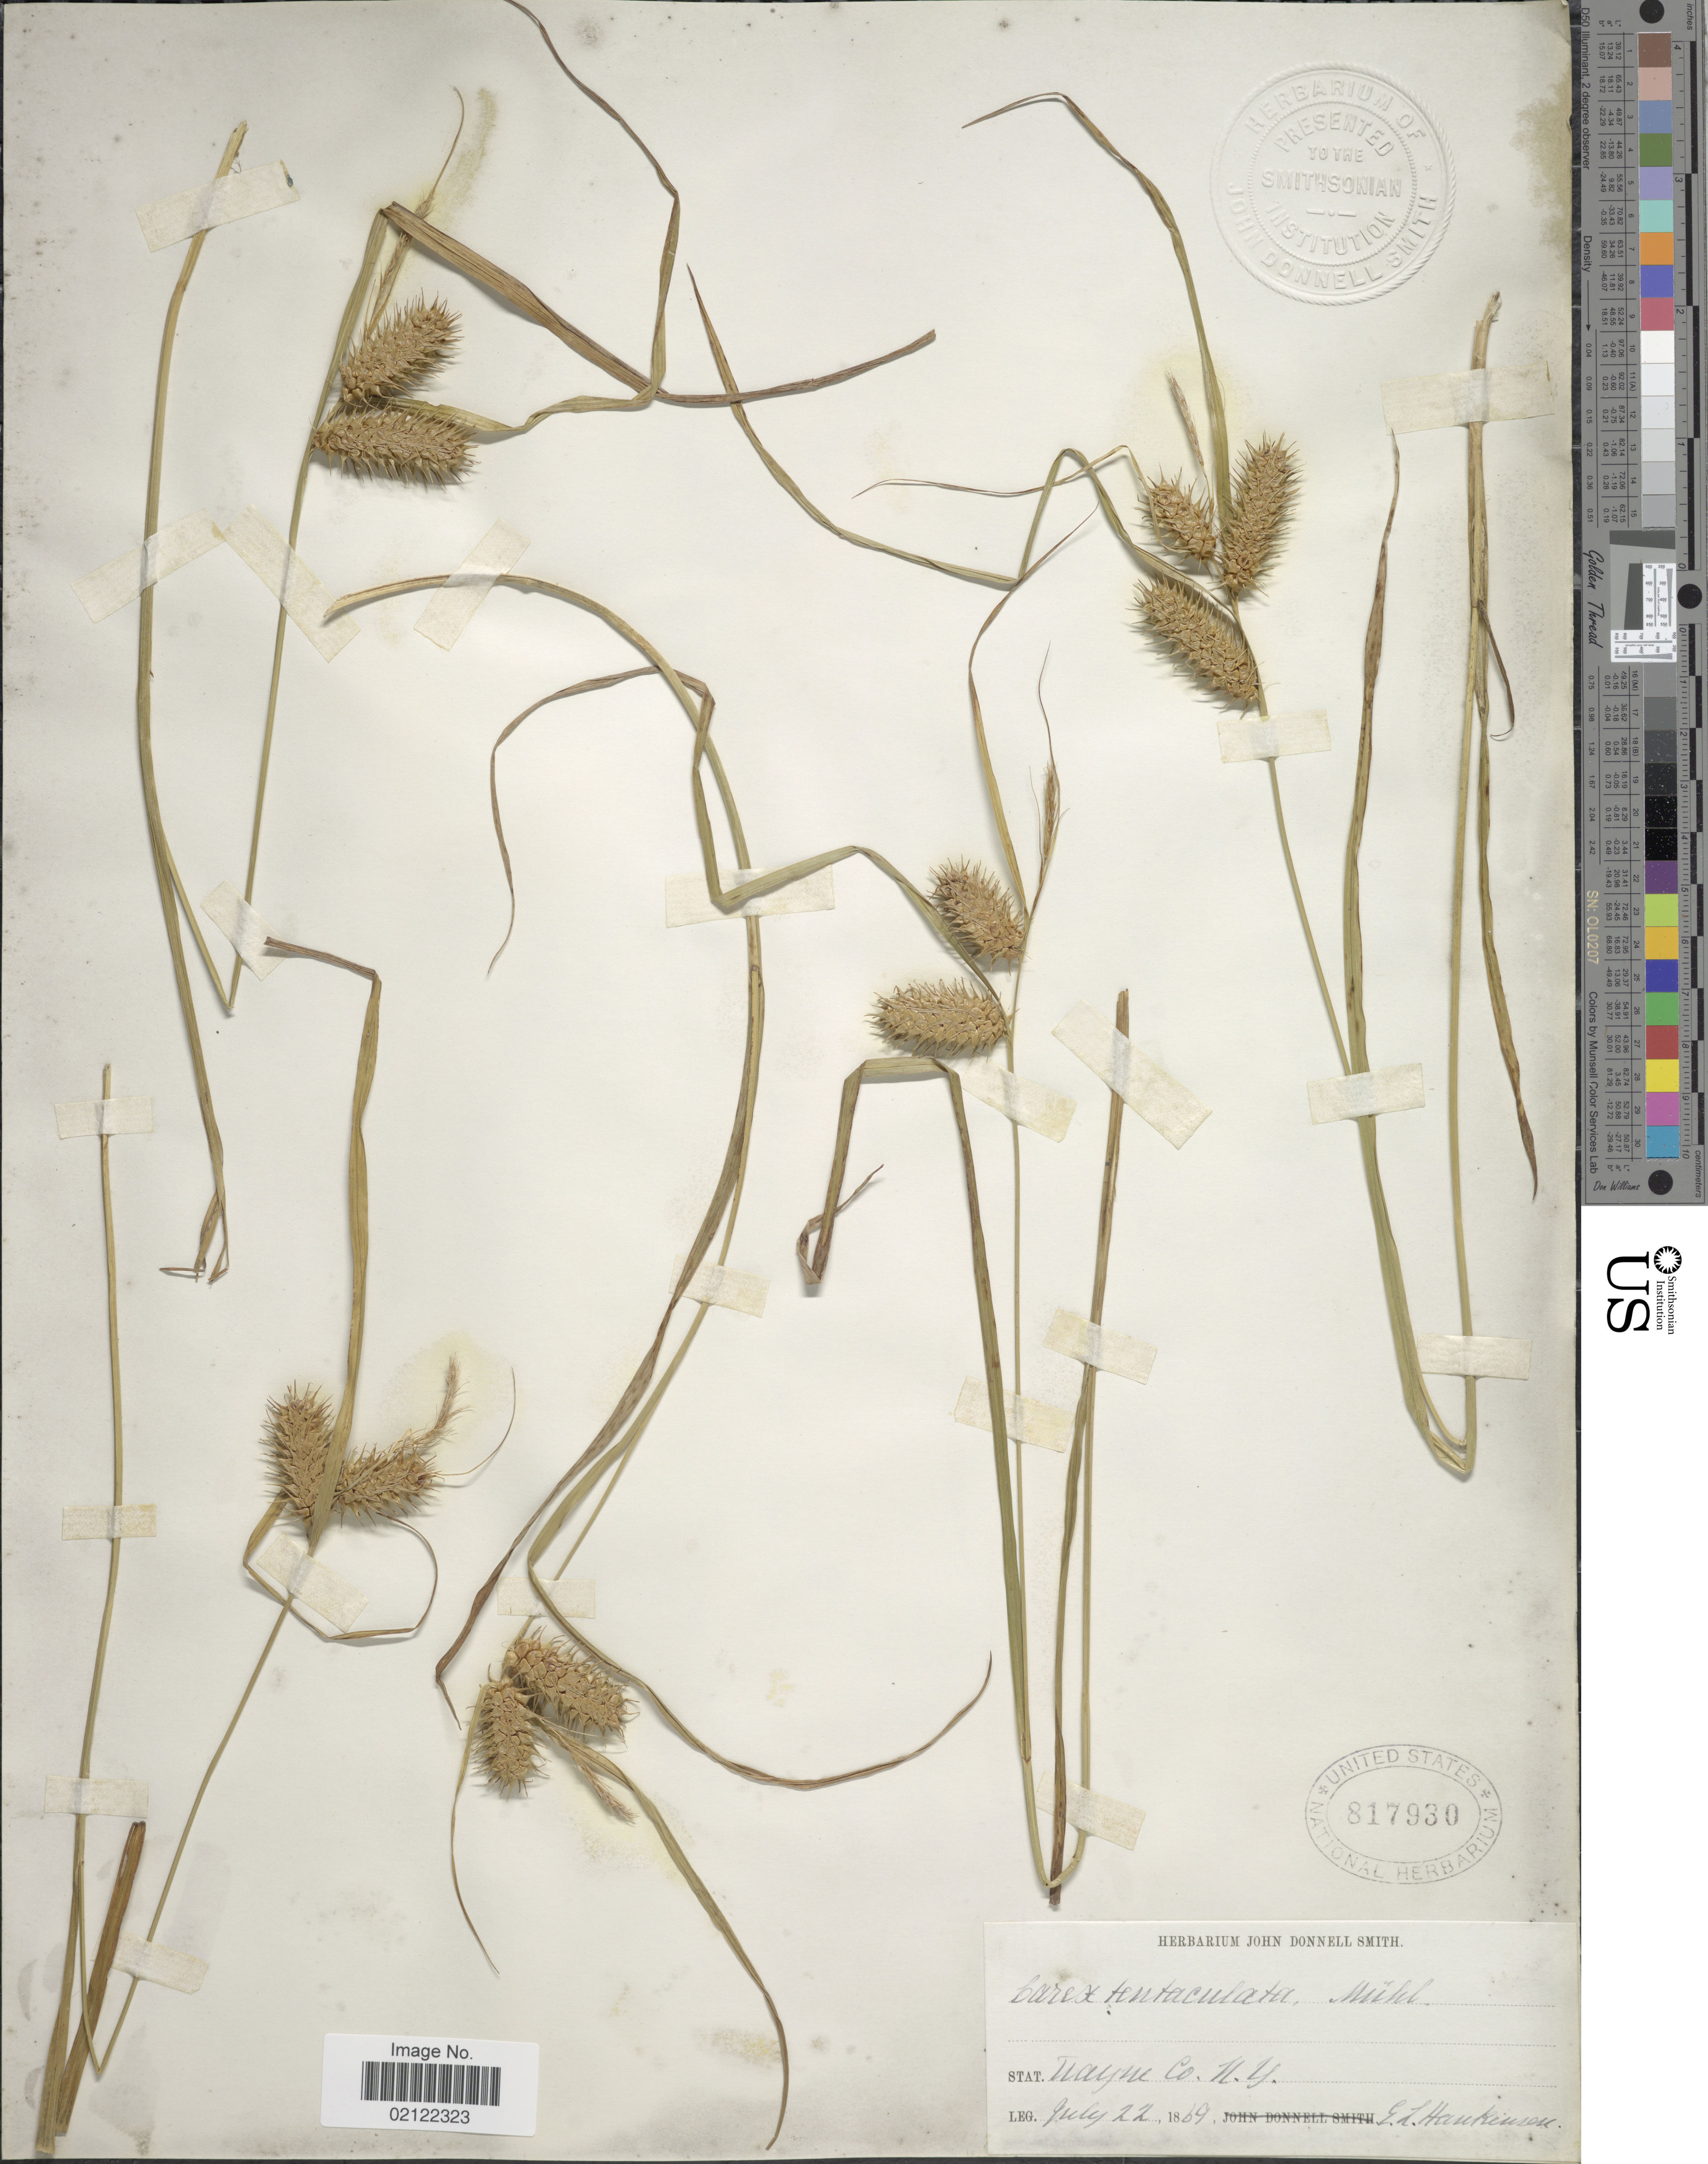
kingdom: Plantae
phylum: Tracheophyta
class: Liliopsida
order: Poales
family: Cyperaceae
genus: Carex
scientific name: Carex lurida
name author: Wahlenb.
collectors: E. Hankenson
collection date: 1869-07-22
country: United States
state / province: New York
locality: Wayne Co.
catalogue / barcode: US 817930